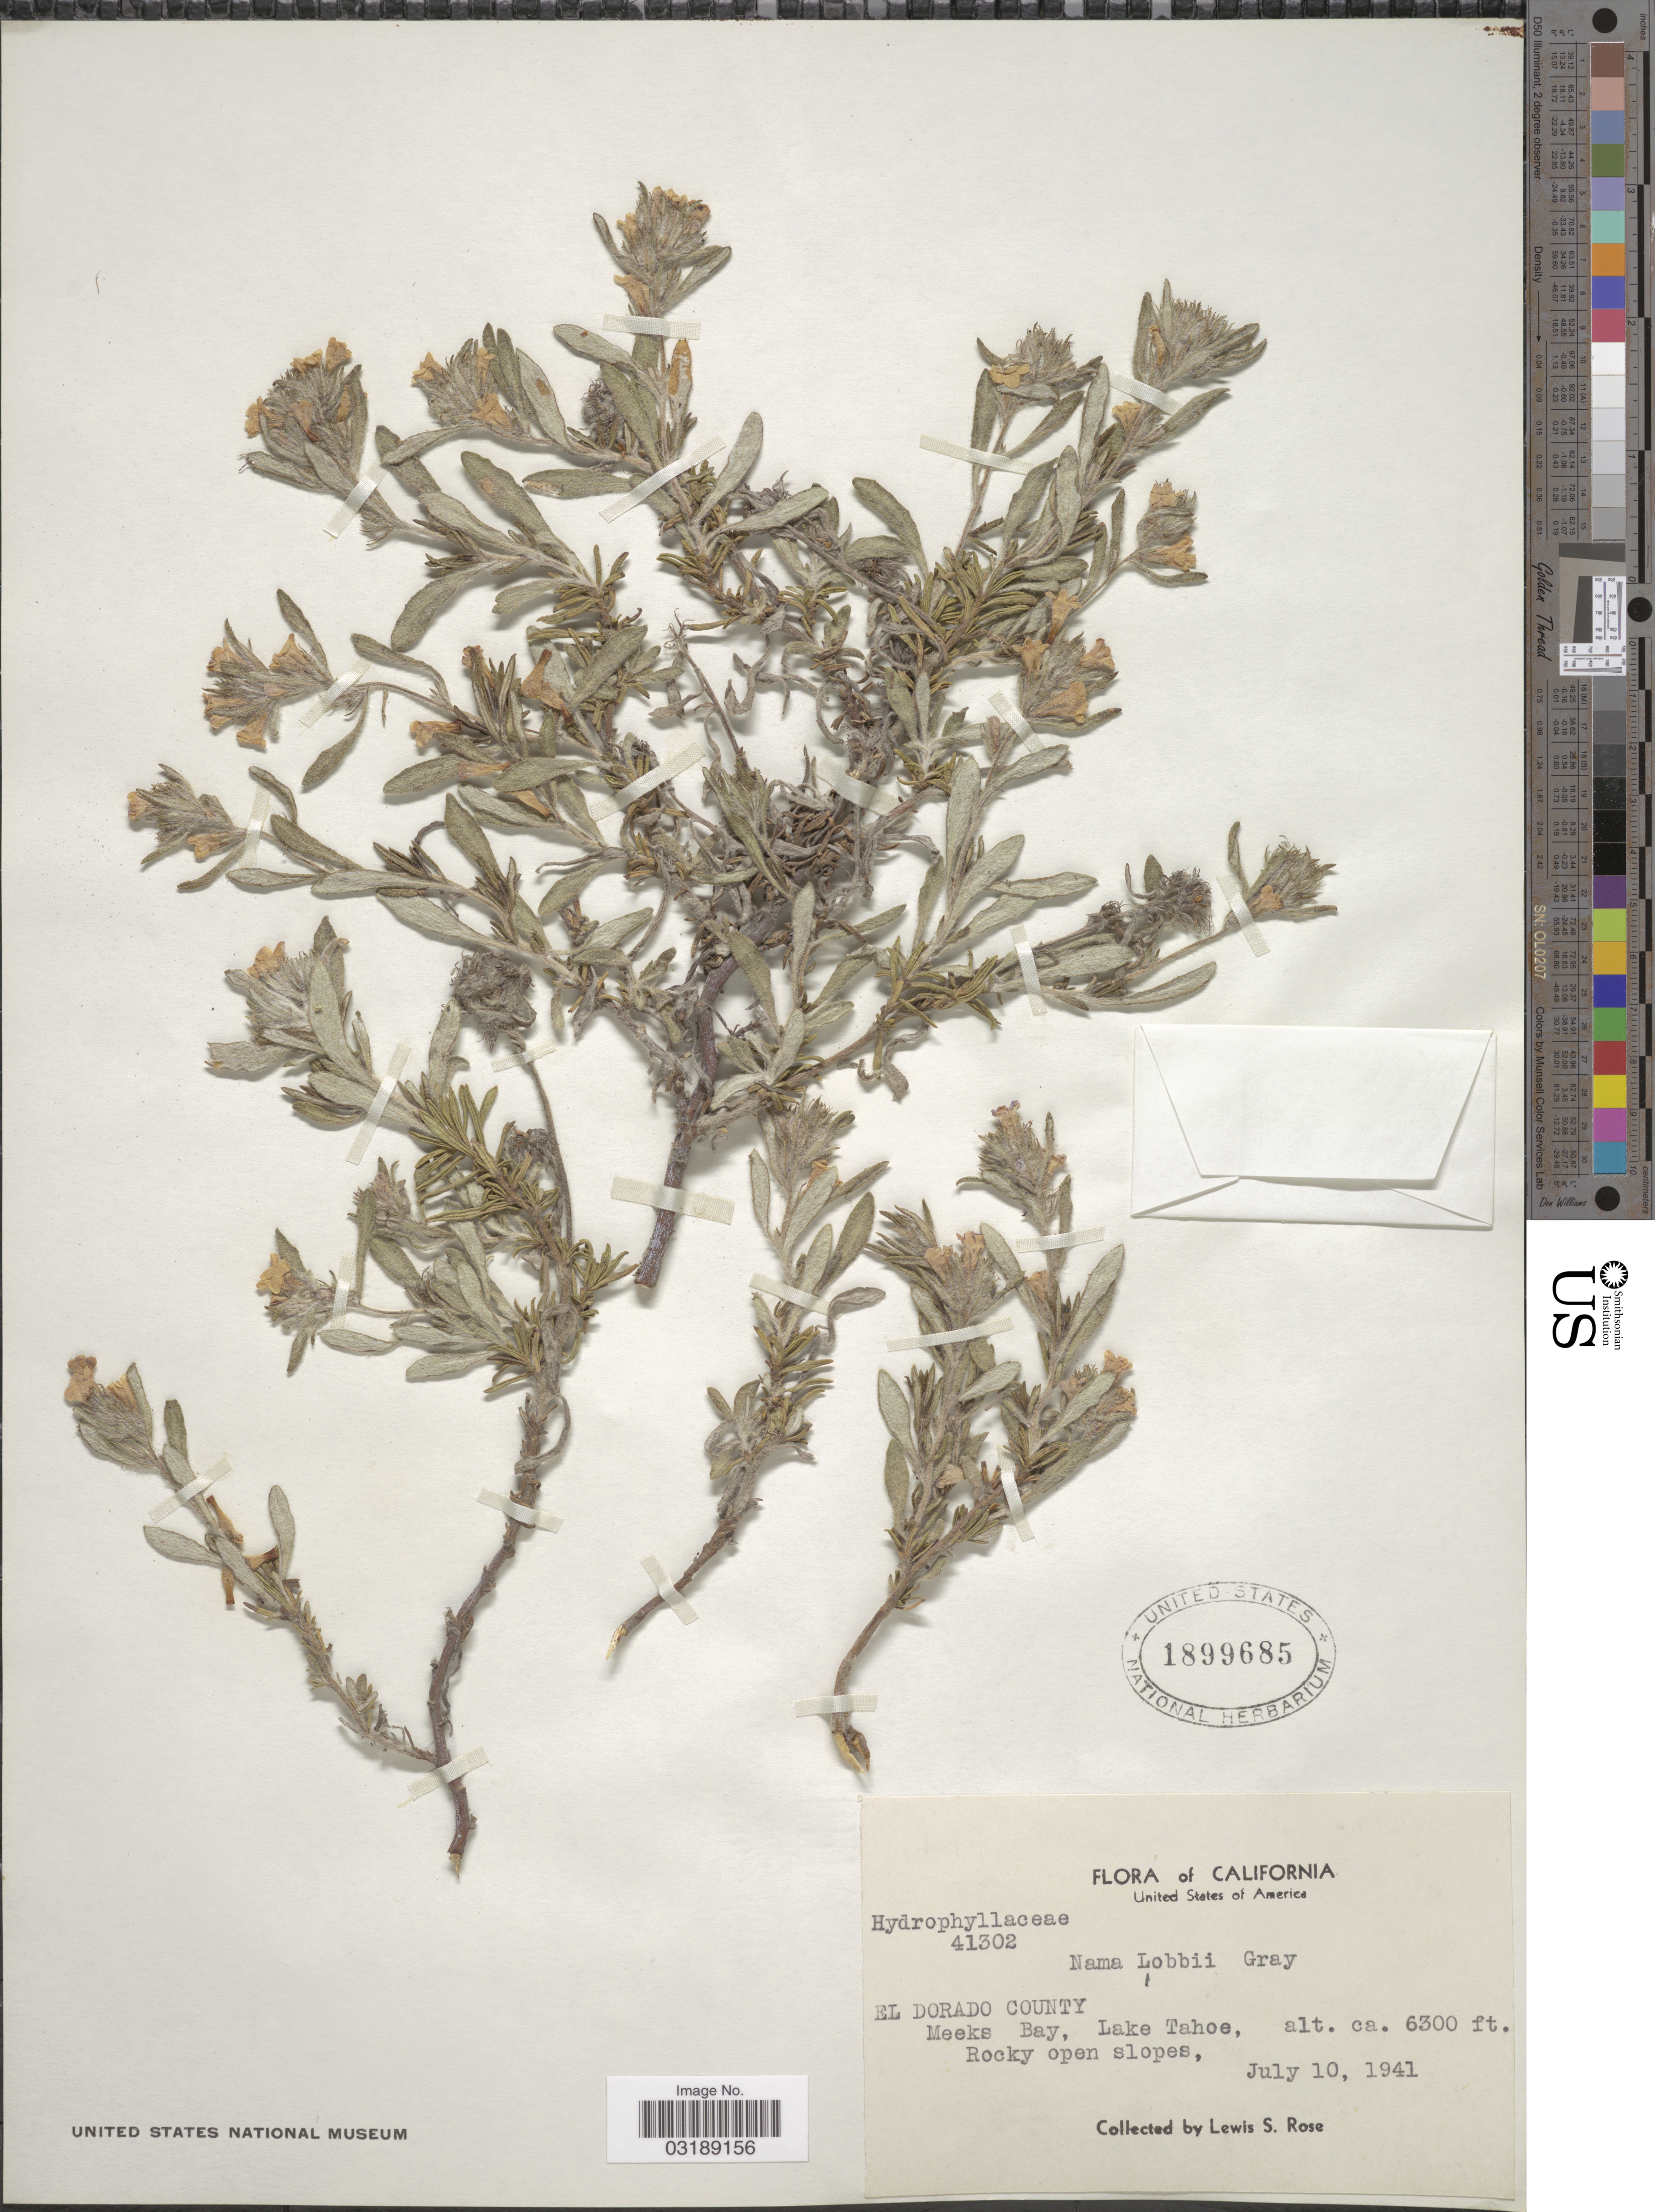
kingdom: Plantae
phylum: Tracheophyta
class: Magnoliopsida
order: Boraginales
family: Namaceae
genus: Nama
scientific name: Nama lobbii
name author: A. Gray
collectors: L. S. Rose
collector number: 41302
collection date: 1941-07-10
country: United States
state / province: California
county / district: El Dorado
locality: El Dorado County, Meeks Bay, Lake Tahoe, Rocky open slopes.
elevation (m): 1920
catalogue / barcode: US 1899685